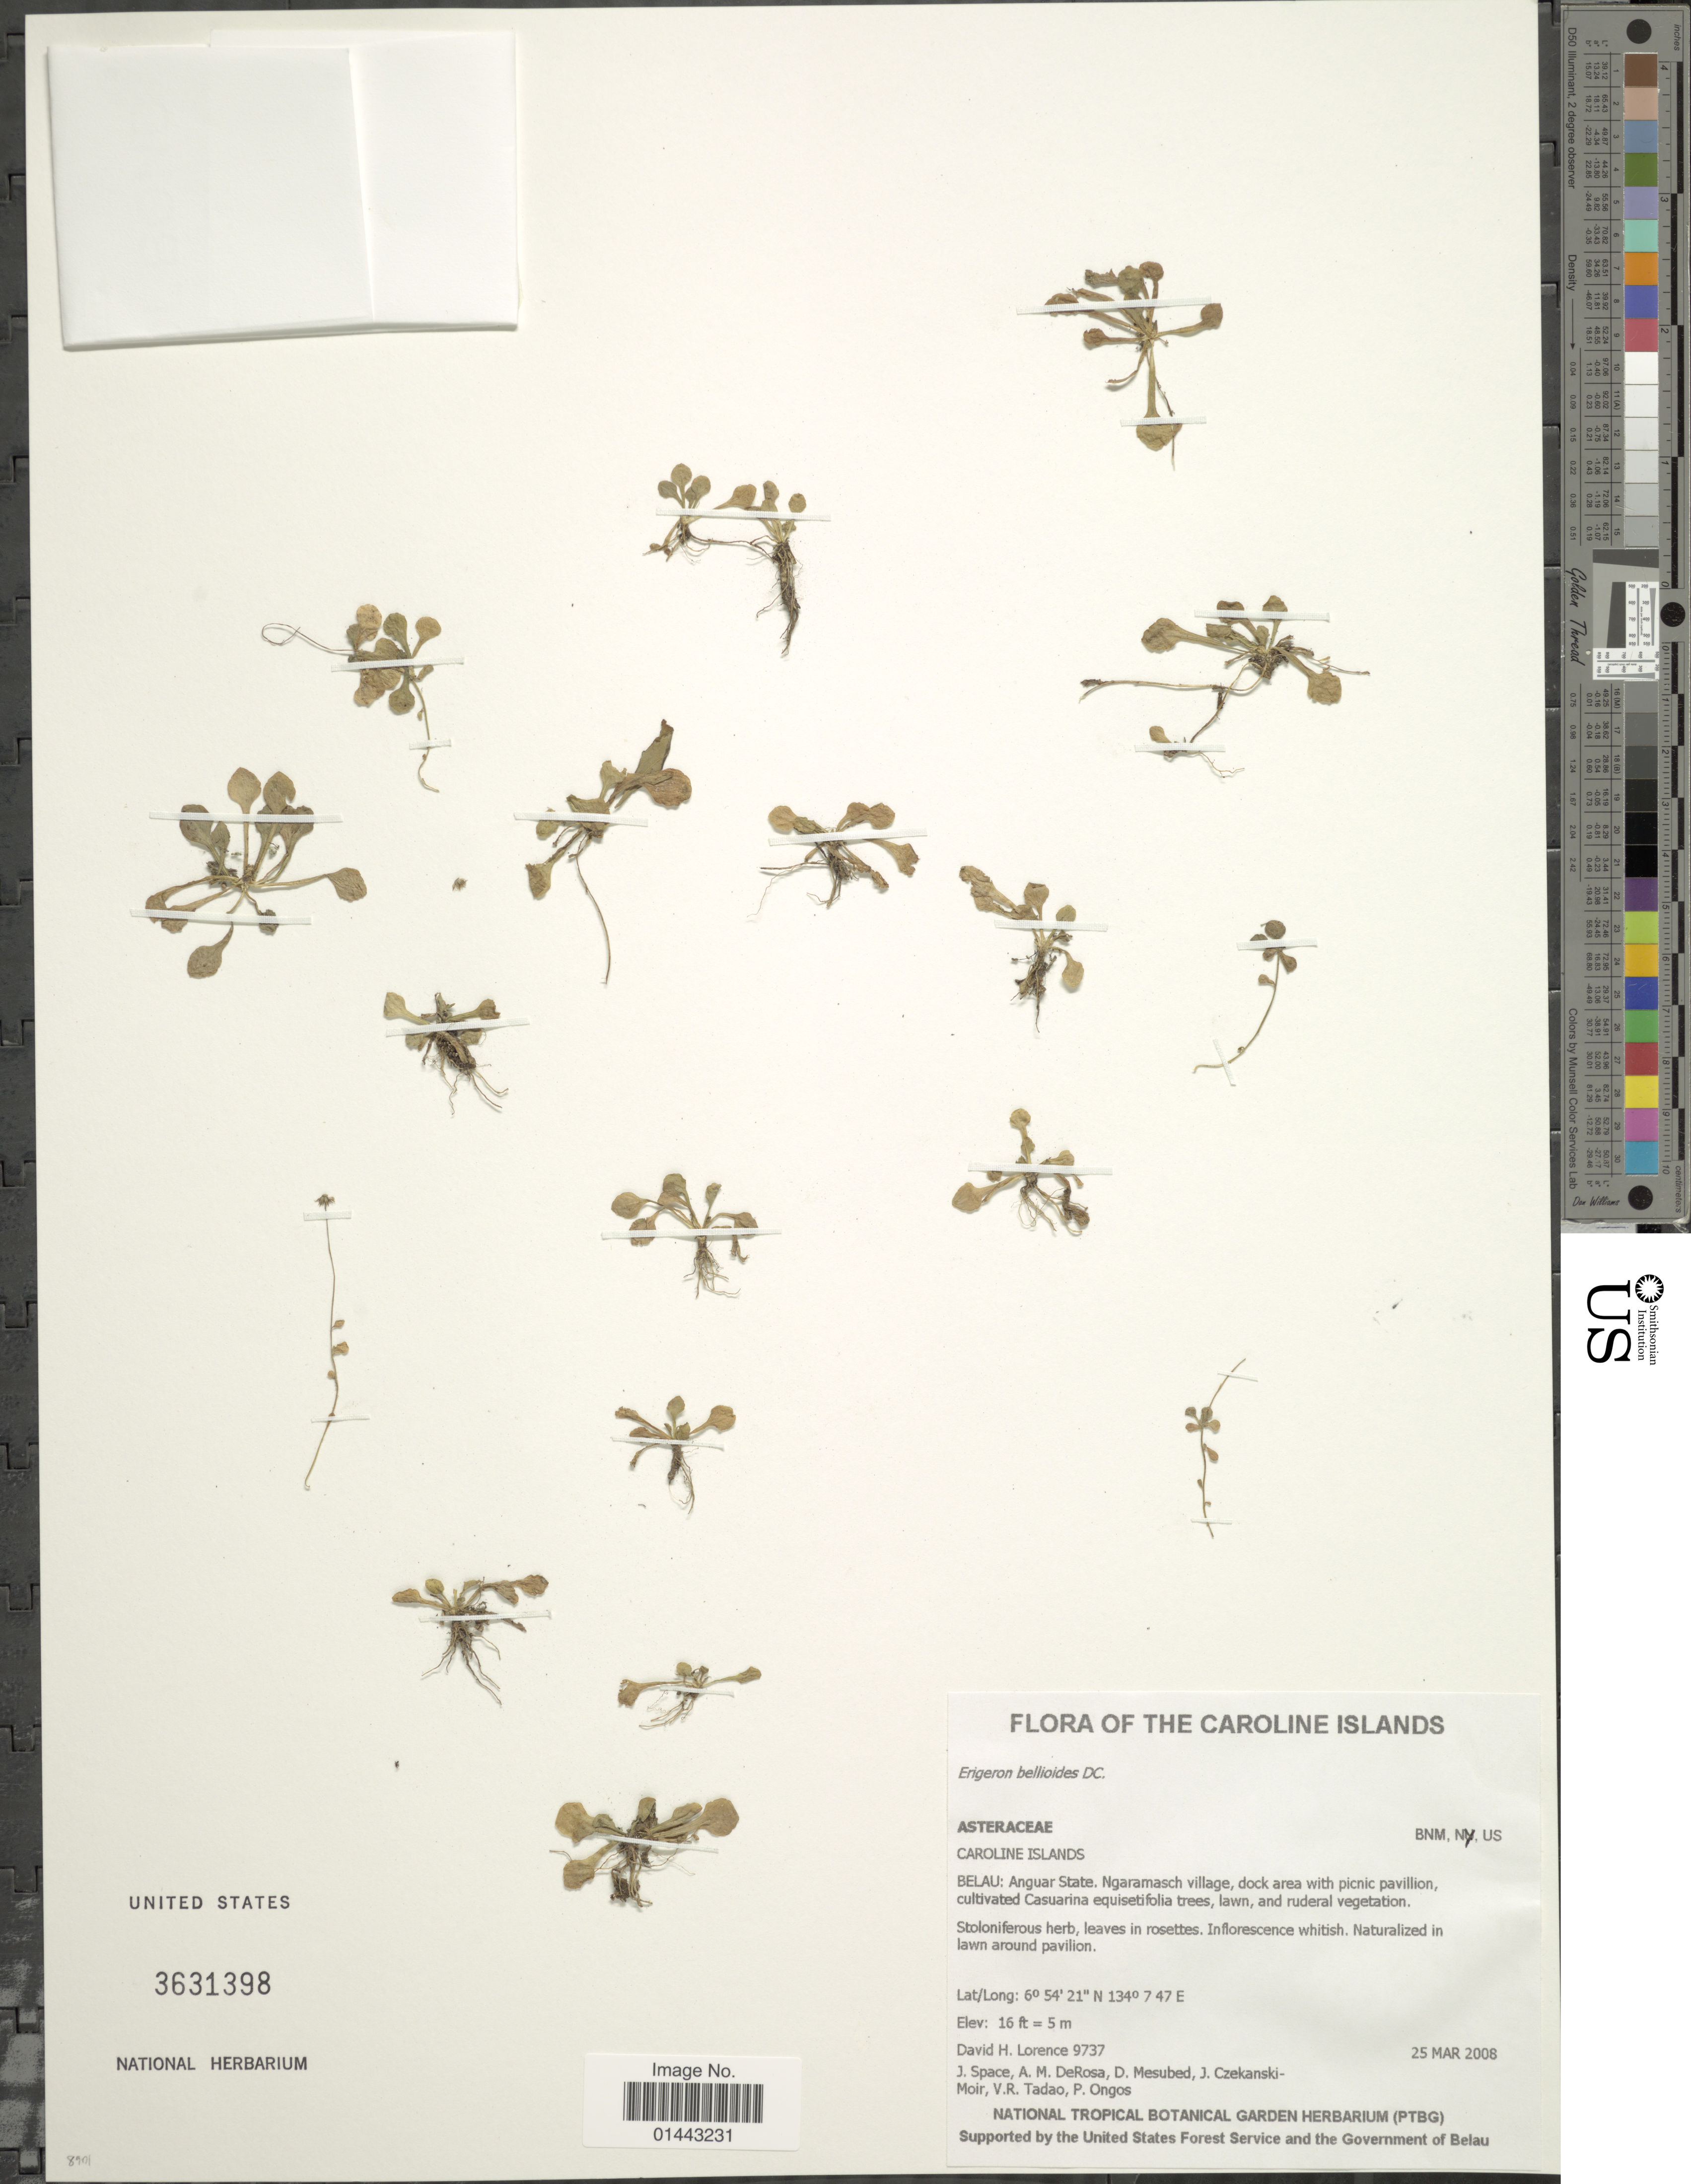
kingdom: Plantae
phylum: Tracheophyta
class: Magnoliopsida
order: Asterales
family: Asteraceae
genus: Erigeron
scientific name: Erigeron bellioides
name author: DC.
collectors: D. Lorence, J. Space, A. DeRosa, D. Mesubed & et al.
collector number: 9737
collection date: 2008-03-25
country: Palau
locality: Angular State, Ngaramasch village, dock area with picnic pavillion, cultivated Casuarina equisetifolia trees, lawn, and ruderal vegetation.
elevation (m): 5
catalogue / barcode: US 3631398